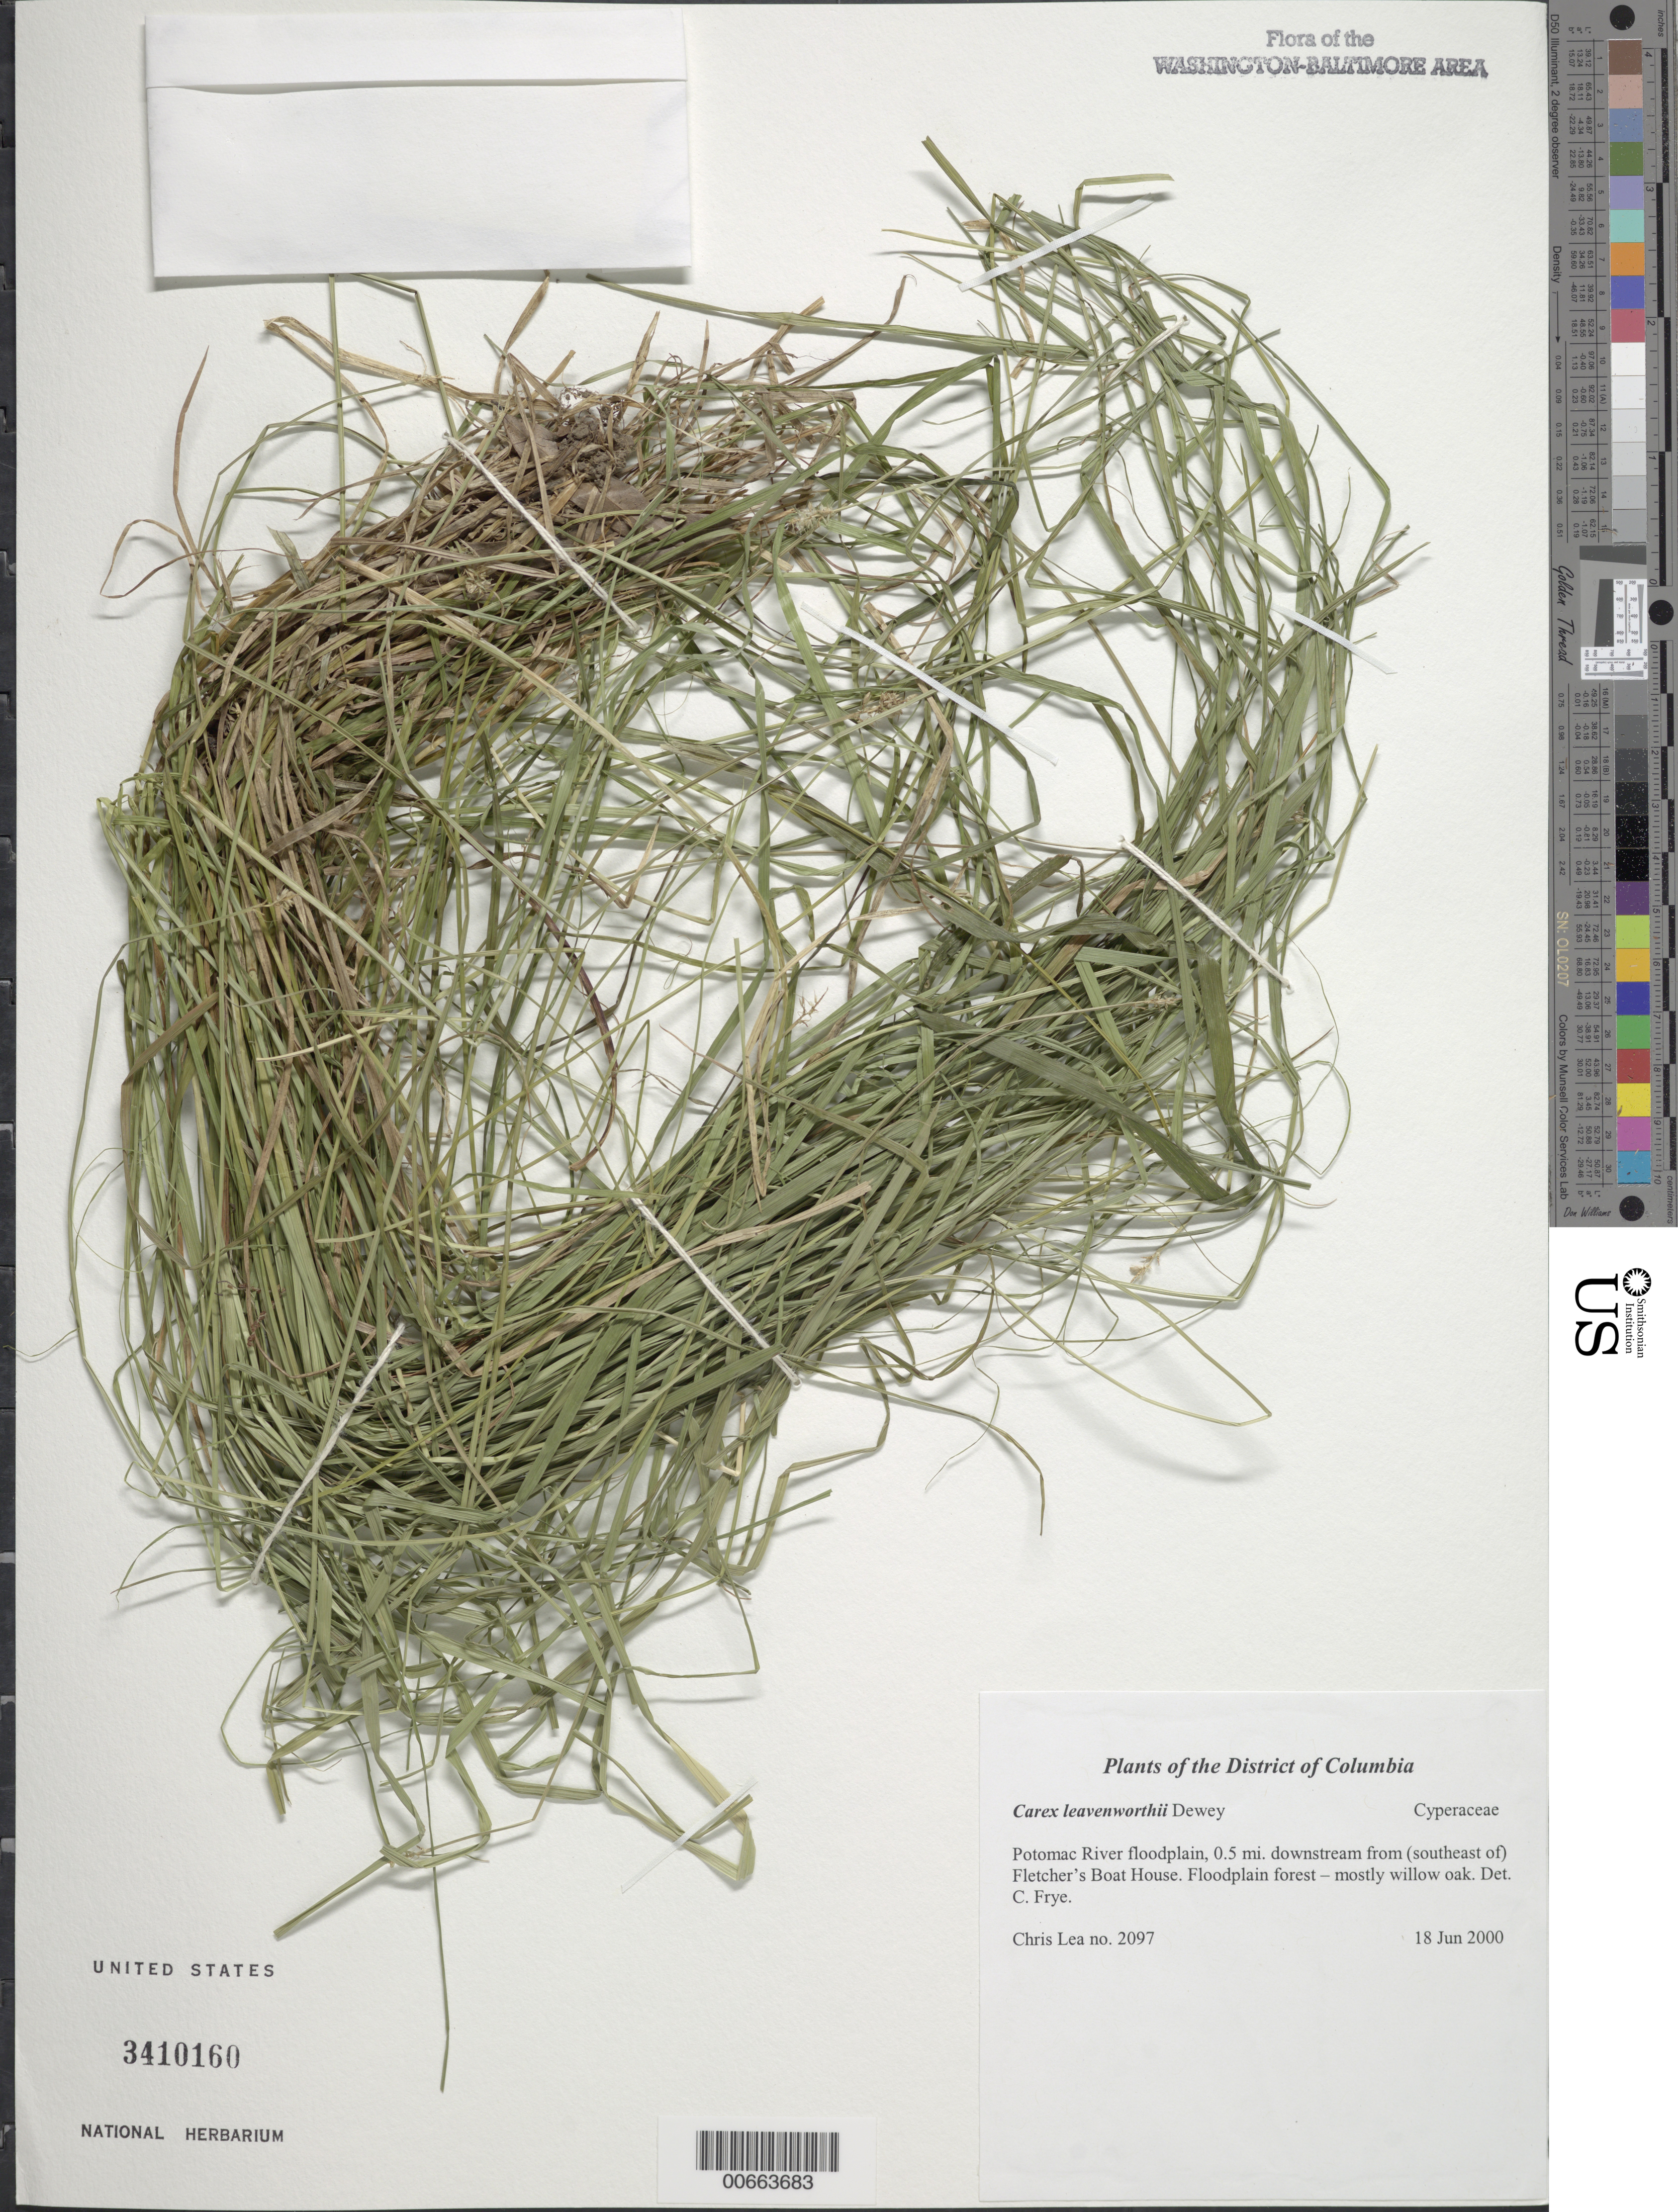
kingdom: Plantae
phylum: Tracheophyta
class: Liliopsida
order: Poales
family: Cyperaceae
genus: Carex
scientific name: Carex leavenworthii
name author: Dewey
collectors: C. Lea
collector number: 2097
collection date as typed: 18 Jun 2000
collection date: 2000-06-18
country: United States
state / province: District of Columbia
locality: Potomac River floodplain, 0.5 mi. downstream from (southeast of) Fletcher's Boat House.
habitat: Floodplain forest - mostly willow oak.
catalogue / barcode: US 3410160